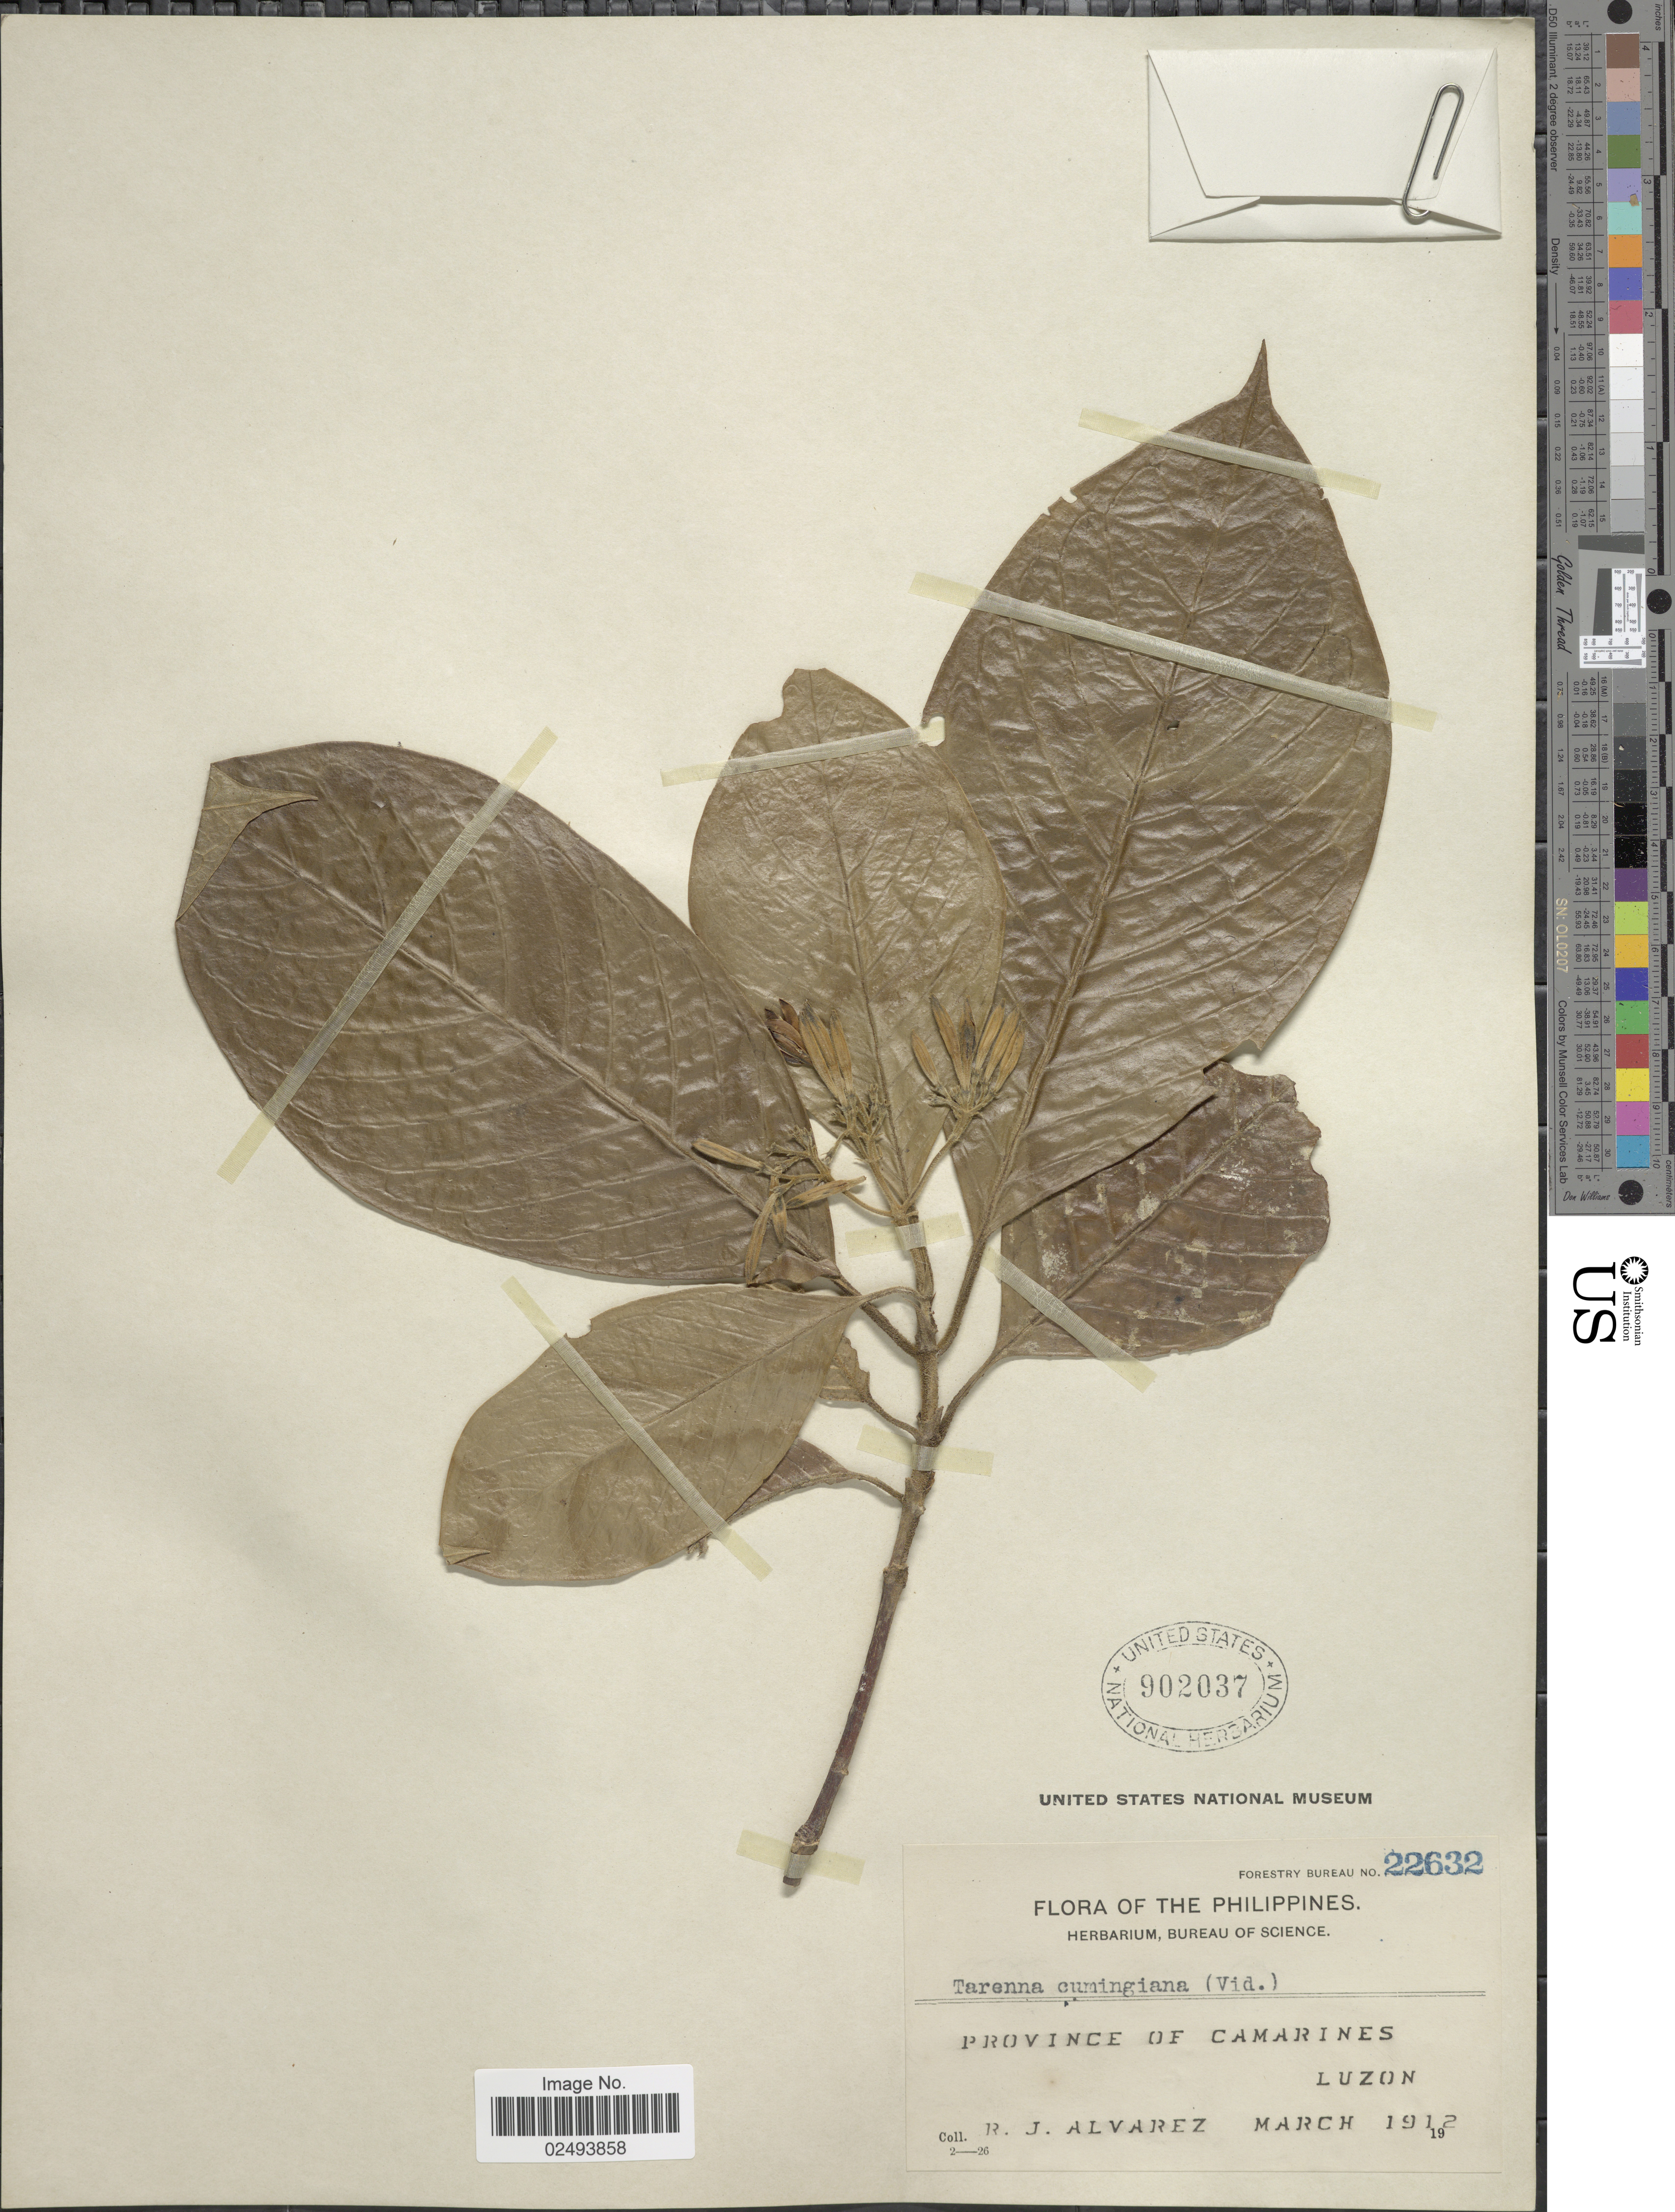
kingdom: Plantae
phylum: Tracheophyta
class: Magnoliopsida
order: Gentianales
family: Rubiaceae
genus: Tarenna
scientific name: Tarenna cumingiana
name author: (Vidal) Elmer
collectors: R. Alvarez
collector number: Forestry Bureau 22632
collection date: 1912-03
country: Philippines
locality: Province of Camarines, Luzon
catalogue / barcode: US 902037